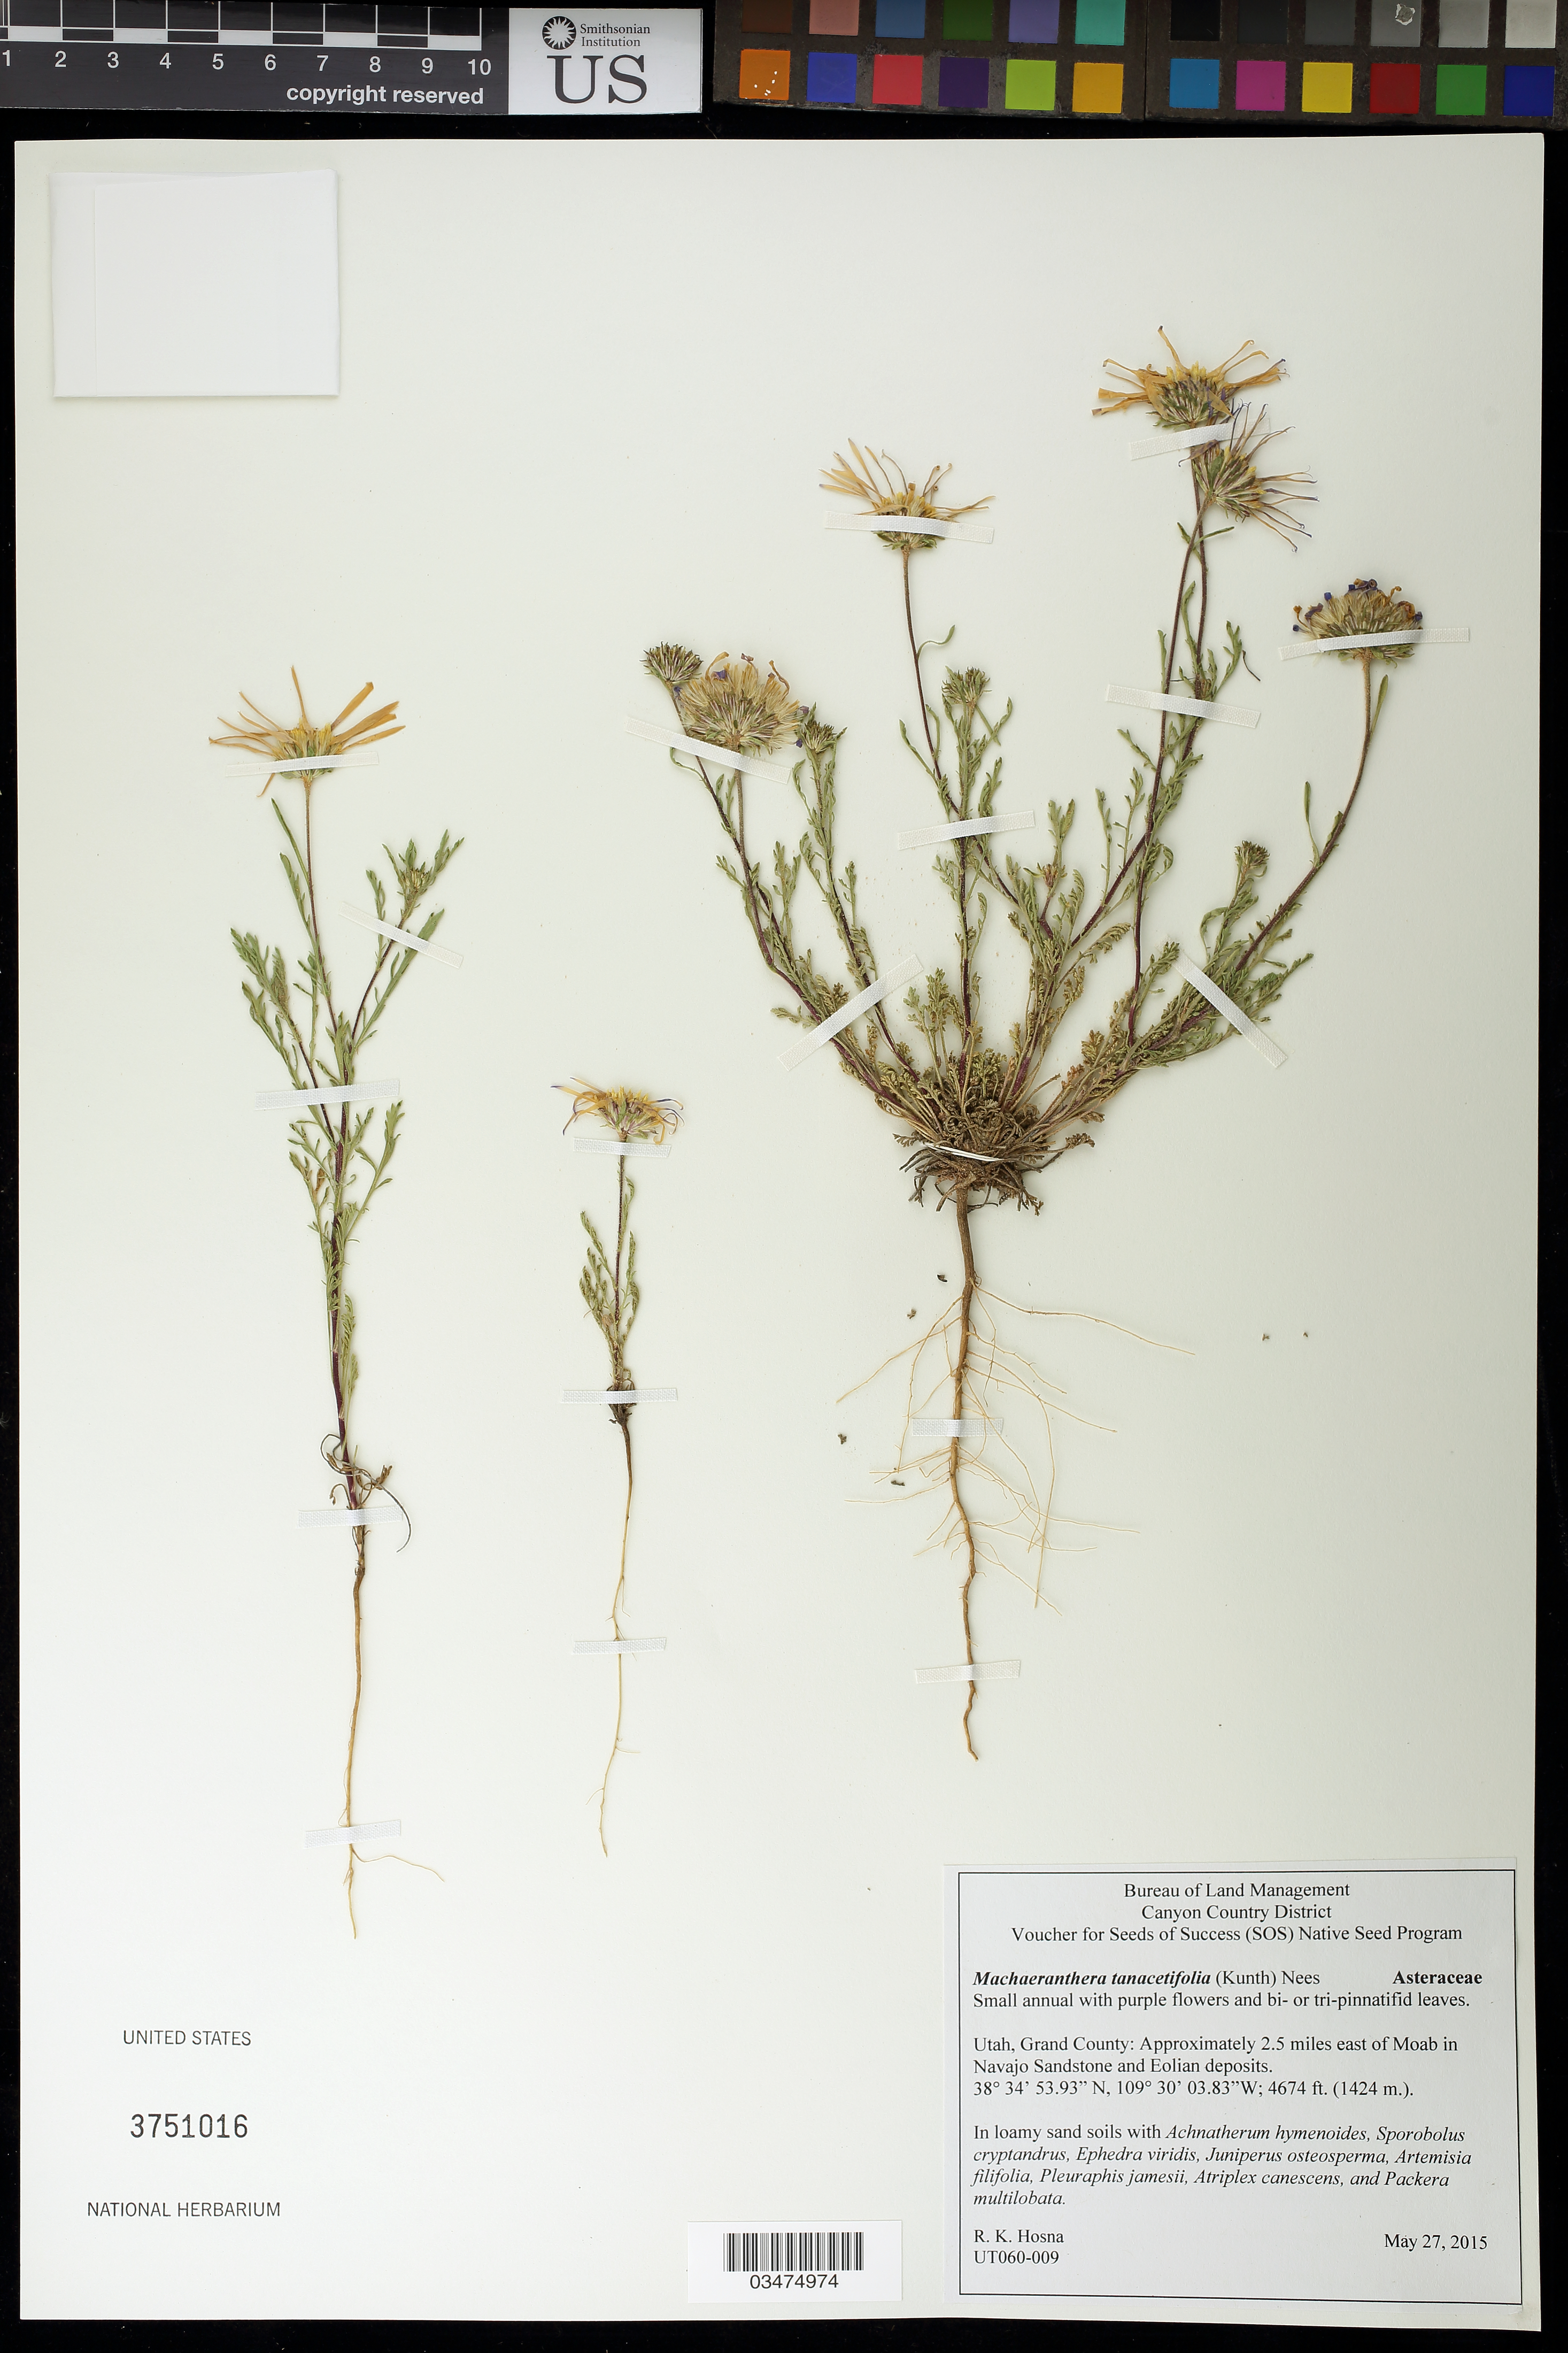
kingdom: Plantae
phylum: Tracheophyta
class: Magnoliopsida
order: Asterales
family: Asteraceae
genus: Machaeranthera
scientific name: Machaeranthera tanacetifolia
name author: (Kunth) Nees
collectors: R. Hosna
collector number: UT060-009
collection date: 2015-05-27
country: United States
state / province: Utah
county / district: Grand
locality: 2.5 mi. E of Moab in Navajo Sandstone and Eolian deposits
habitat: Loamy sand soils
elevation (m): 1425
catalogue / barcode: US 3751016